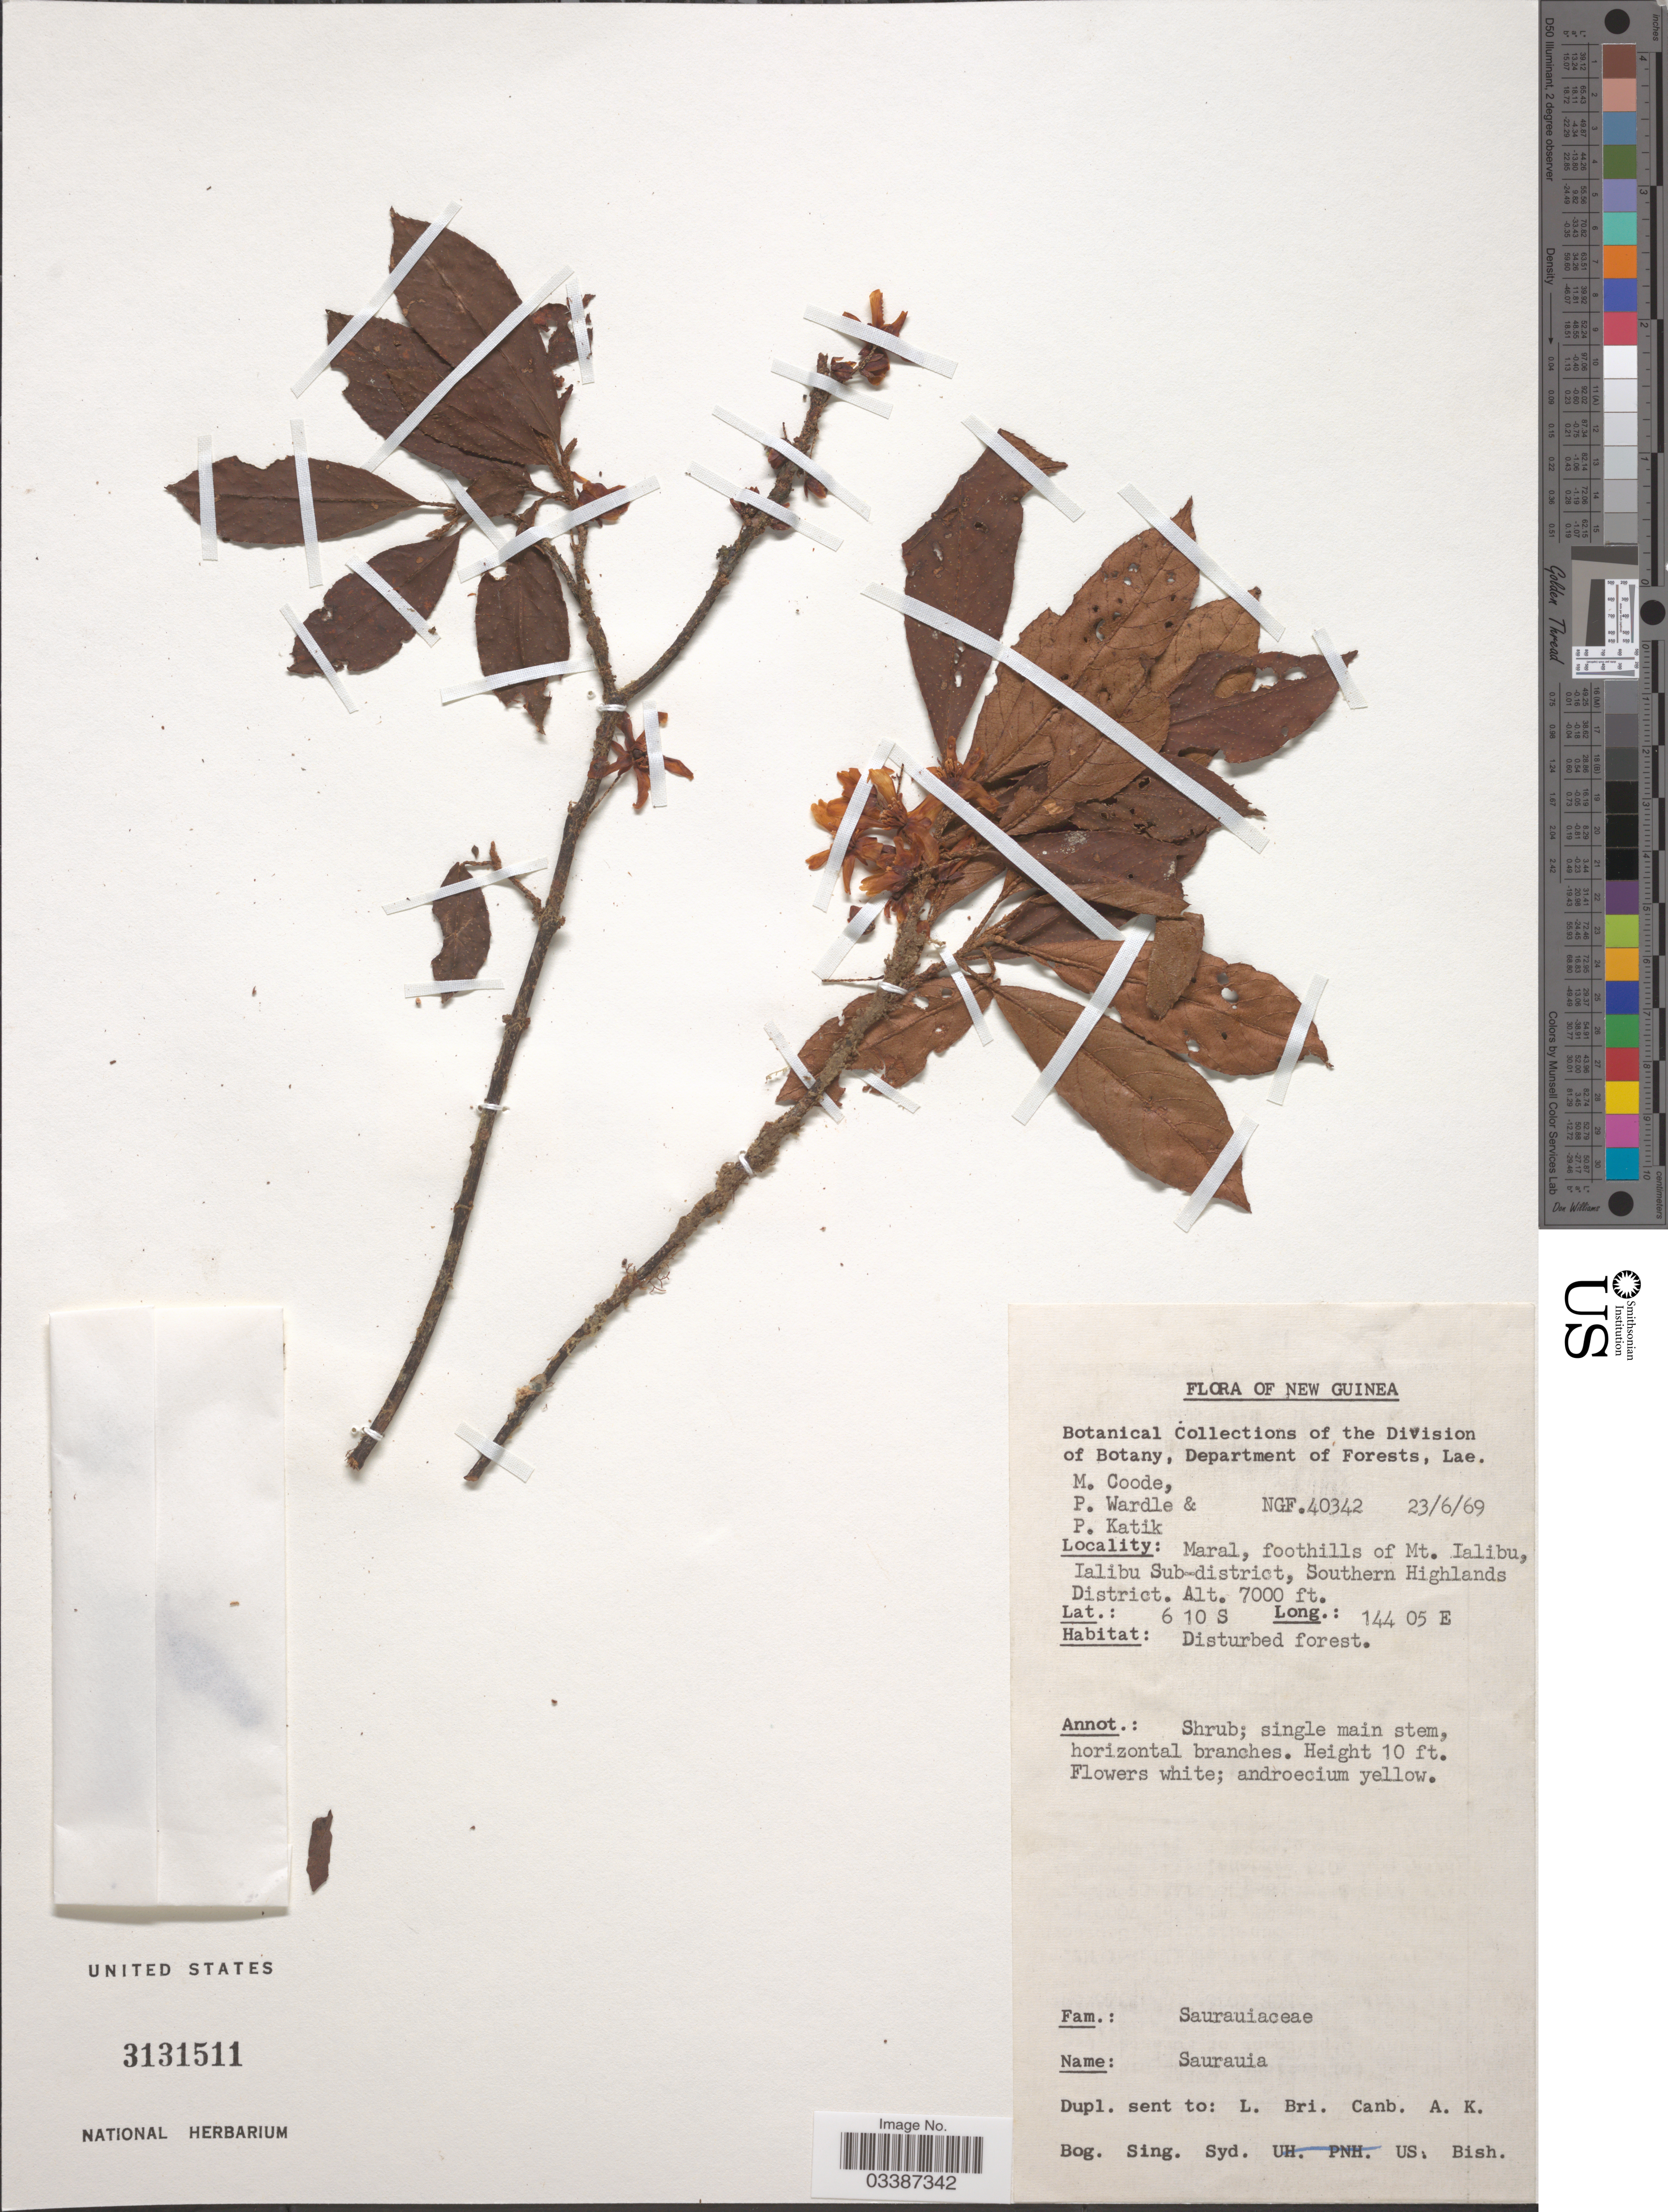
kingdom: Plantae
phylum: Tracheophyta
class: Magnoliopsida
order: Ericales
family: Actinidiaceae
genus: Saurauia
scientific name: Saurauia sp.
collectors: M. Coode, P. Wardle & P. Katik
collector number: NGF40342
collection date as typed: Transcribed d/m/y: 23/6/69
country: Papua New Guinea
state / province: Southern Highlands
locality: New Guinea. Maral, foothills of Mt. Ialibu, Ialibu Sub-district, Southern Highlands District.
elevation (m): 2134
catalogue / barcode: US 3131511